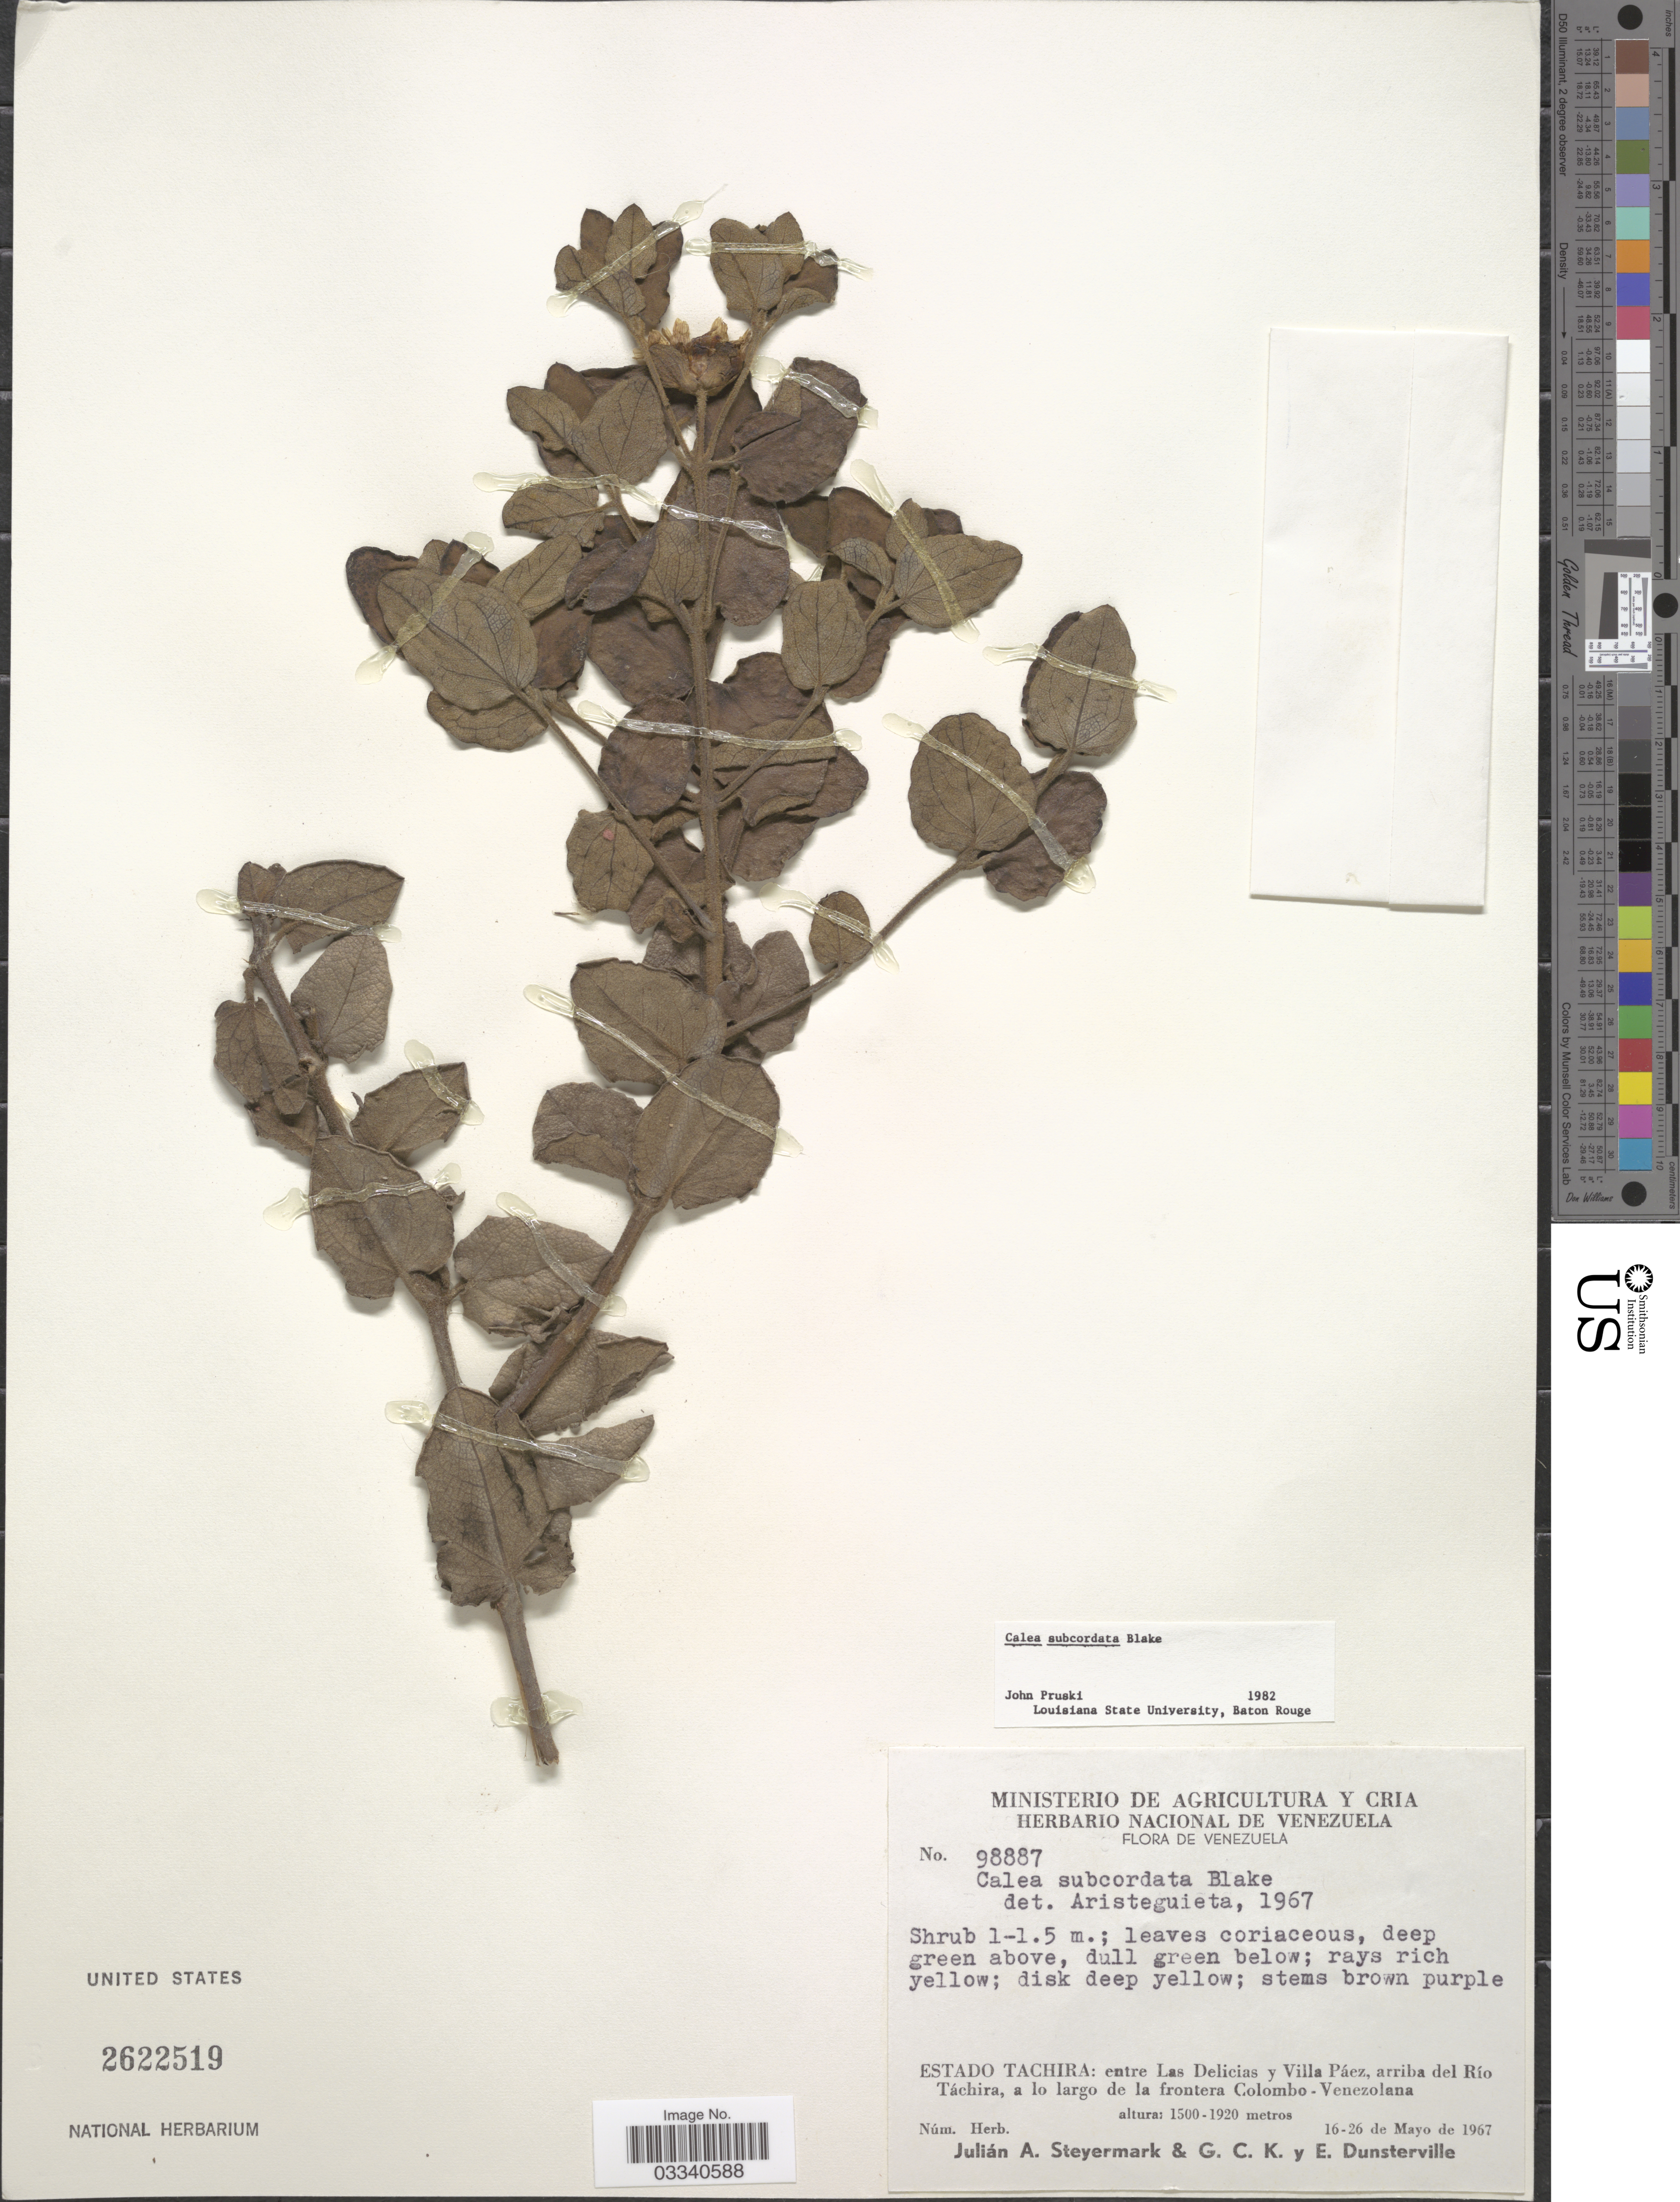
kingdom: Plantae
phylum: Tracheophyta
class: Magnoliopsida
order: Asterales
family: Asteraceae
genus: Calea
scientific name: Calea subcordata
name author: S.F. Blake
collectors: J. Steyermark, G. C. K. Dunsterville & E. Dunsterville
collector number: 98887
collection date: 1967-05-16/1967-05-26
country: Venezuela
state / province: Tachira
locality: Entre Las Delicias y Villa Páez, arriba del Río Táchira, a lo largo de la frontera Colombo-Venezolana.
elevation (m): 1500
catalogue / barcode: US 2622519